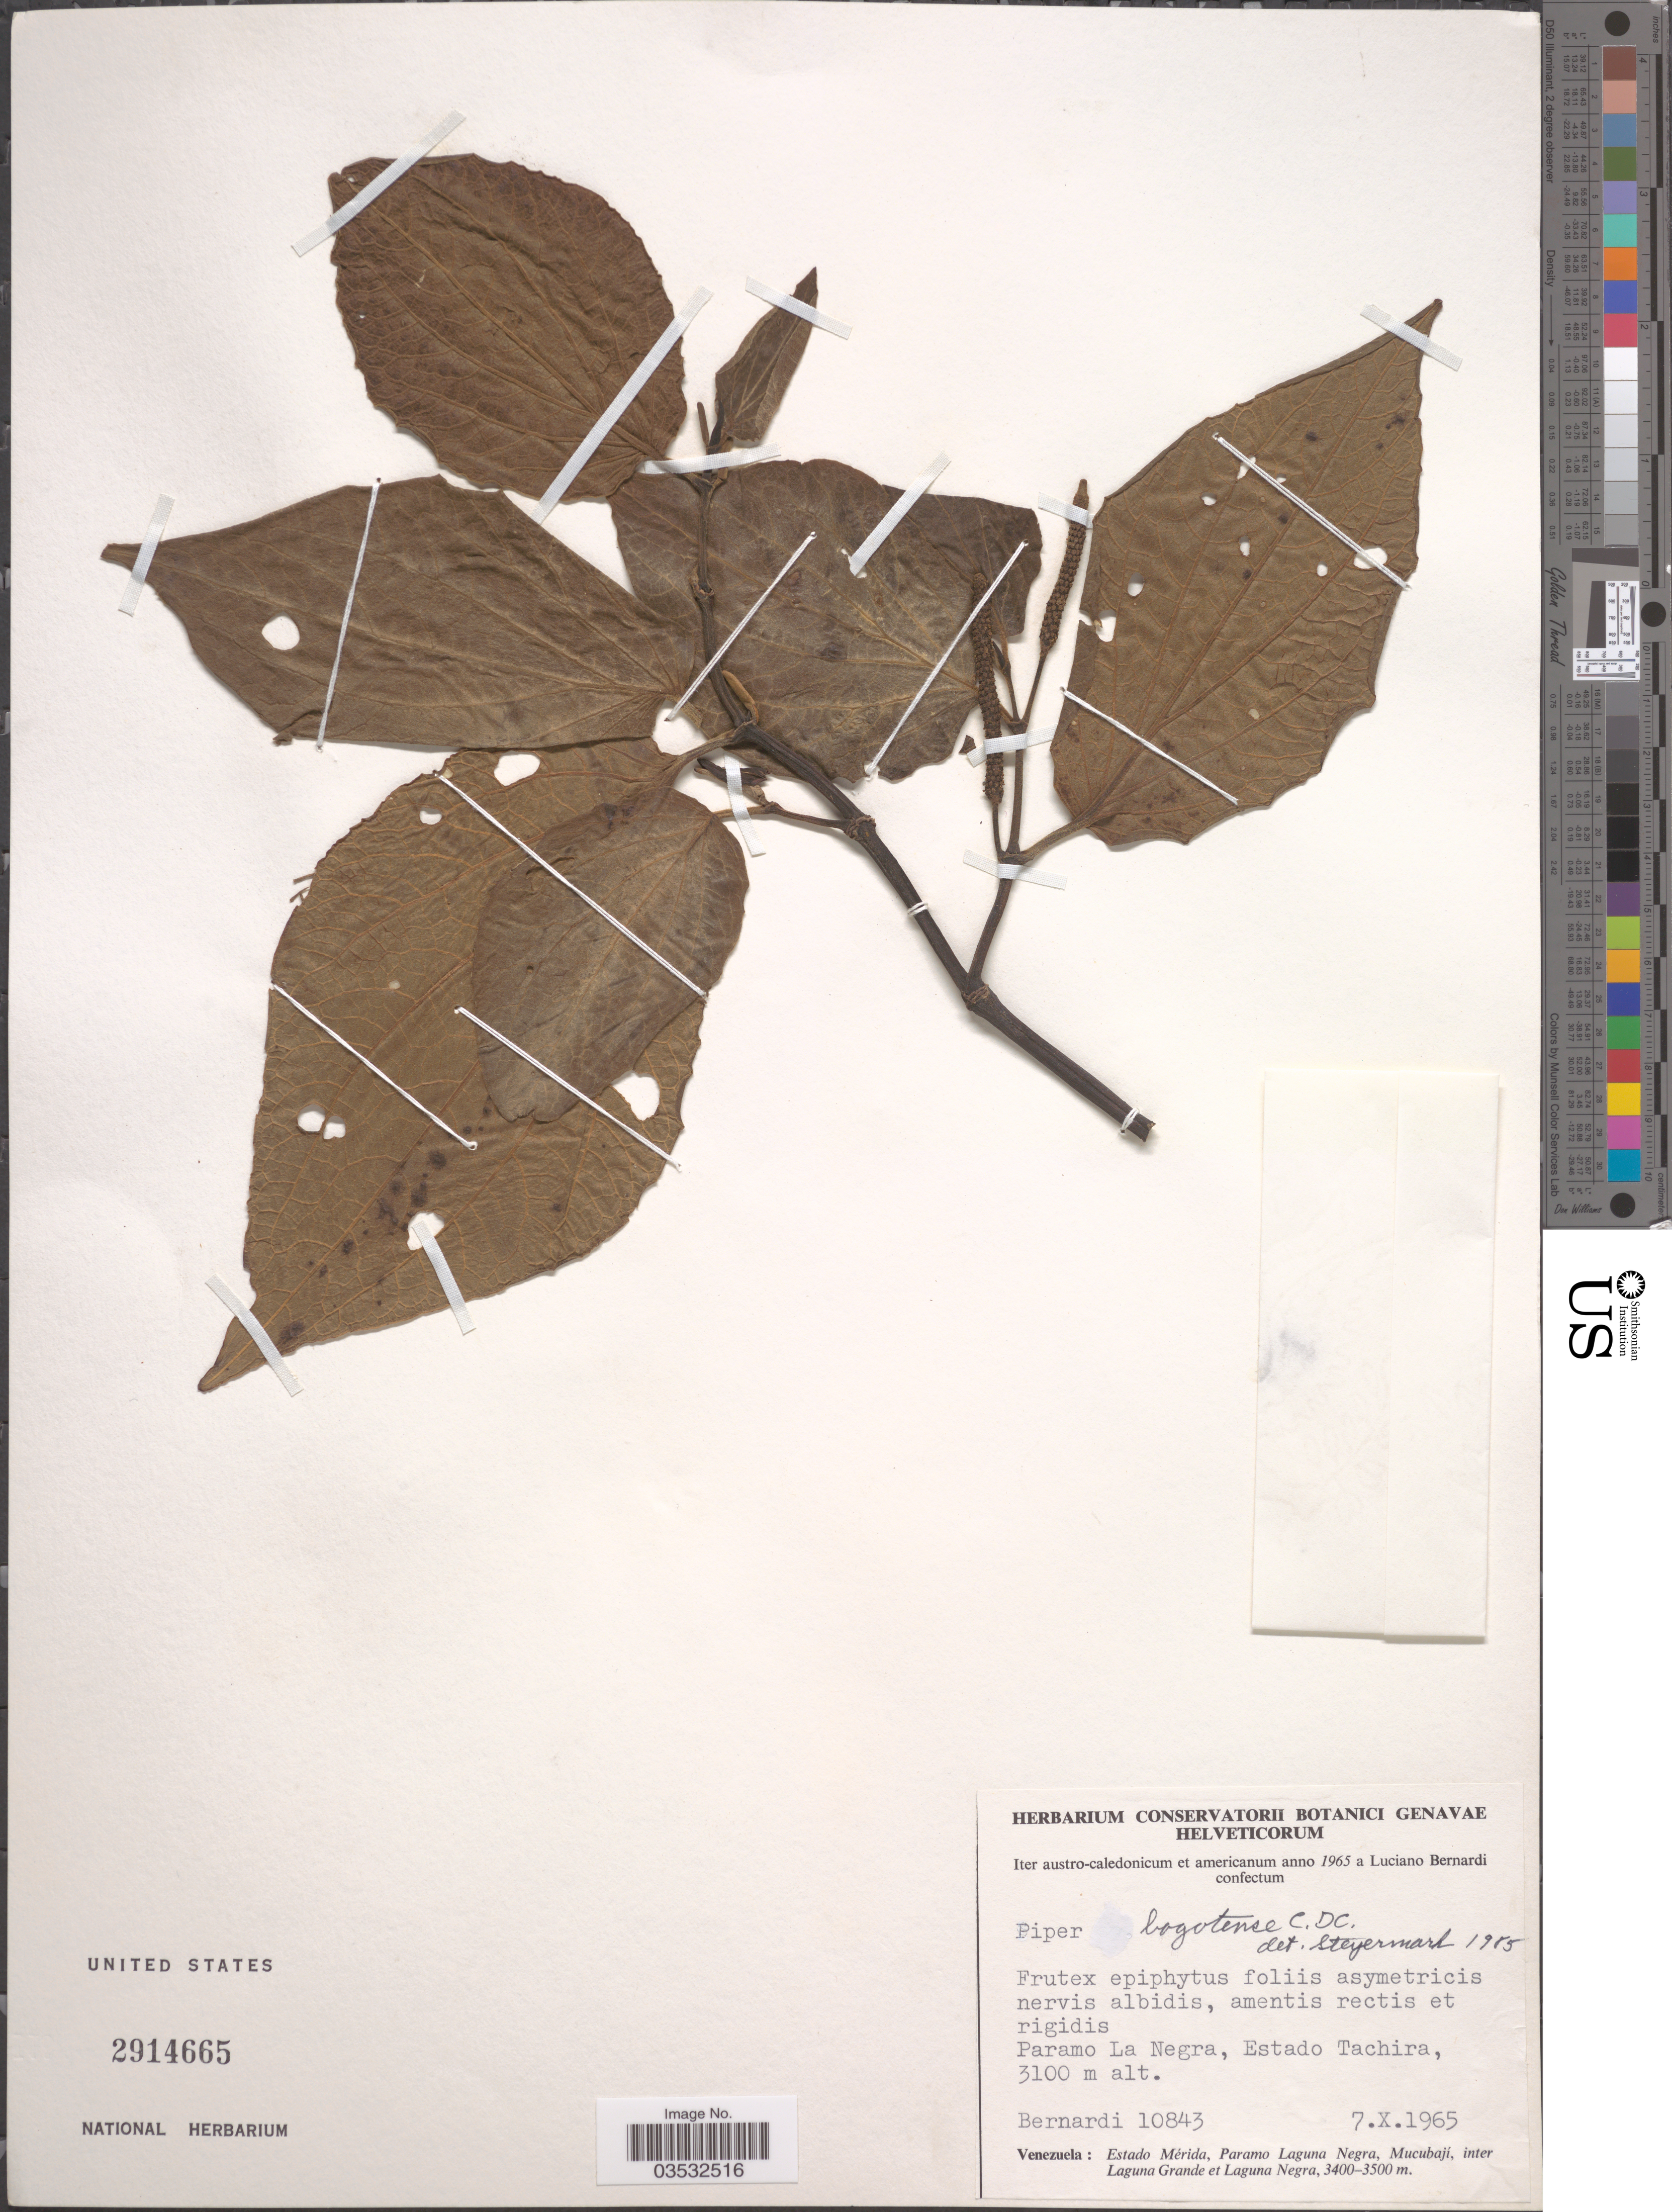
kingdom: Plantae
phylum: Tracheophyta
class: Magnoliopsida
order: Piperales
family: Piperaceae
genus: Piper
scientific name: Piper bogotense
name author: C. DC.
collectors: Bernardi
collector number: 10843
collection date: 1965-10-07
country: Venezuela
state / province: Tachira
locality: Paramo La Negra.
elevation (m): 3100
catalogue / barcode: US 2914665